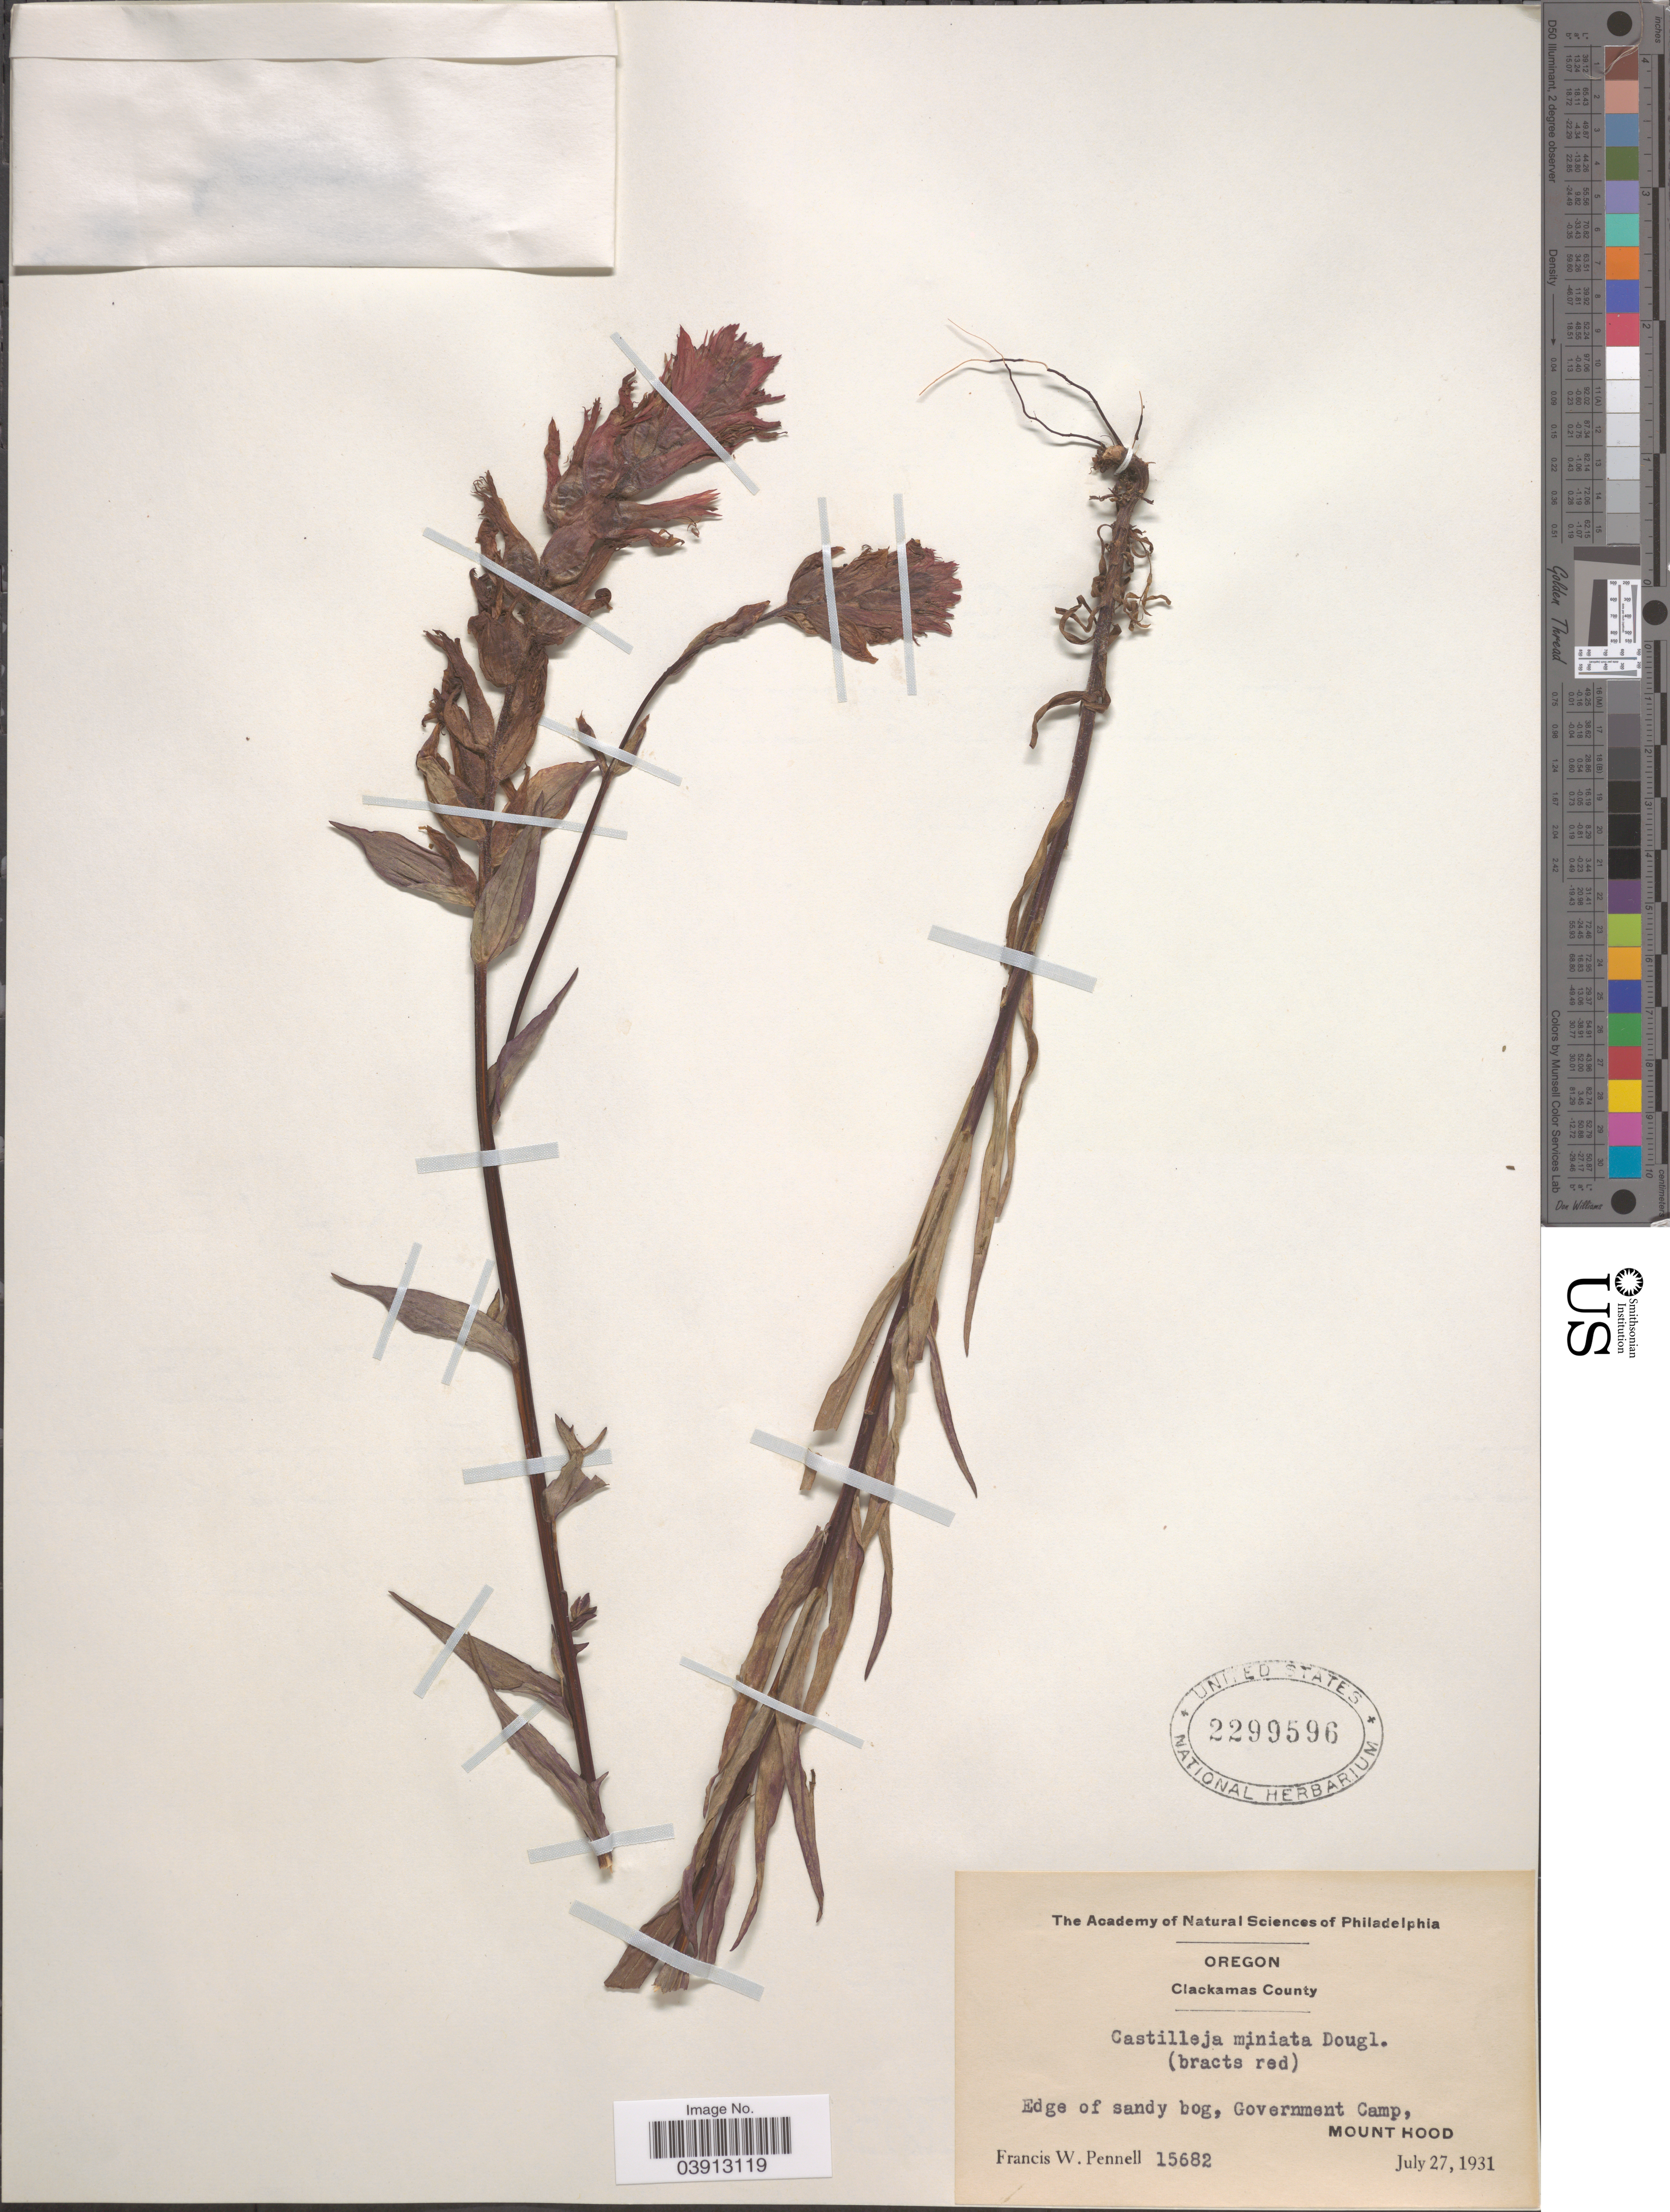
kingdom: Plantae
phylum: Tracheophyta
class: Magnoliopsida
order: Lamiales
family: Orobanchaceae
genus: Castilleja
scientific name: Castilleja miniata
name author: Douglas ex Hook.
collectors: F. W. Pennell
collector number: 15682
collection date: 1931-07-27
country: United States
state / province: Oregon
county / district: Clackamas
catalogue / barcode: US 2299596